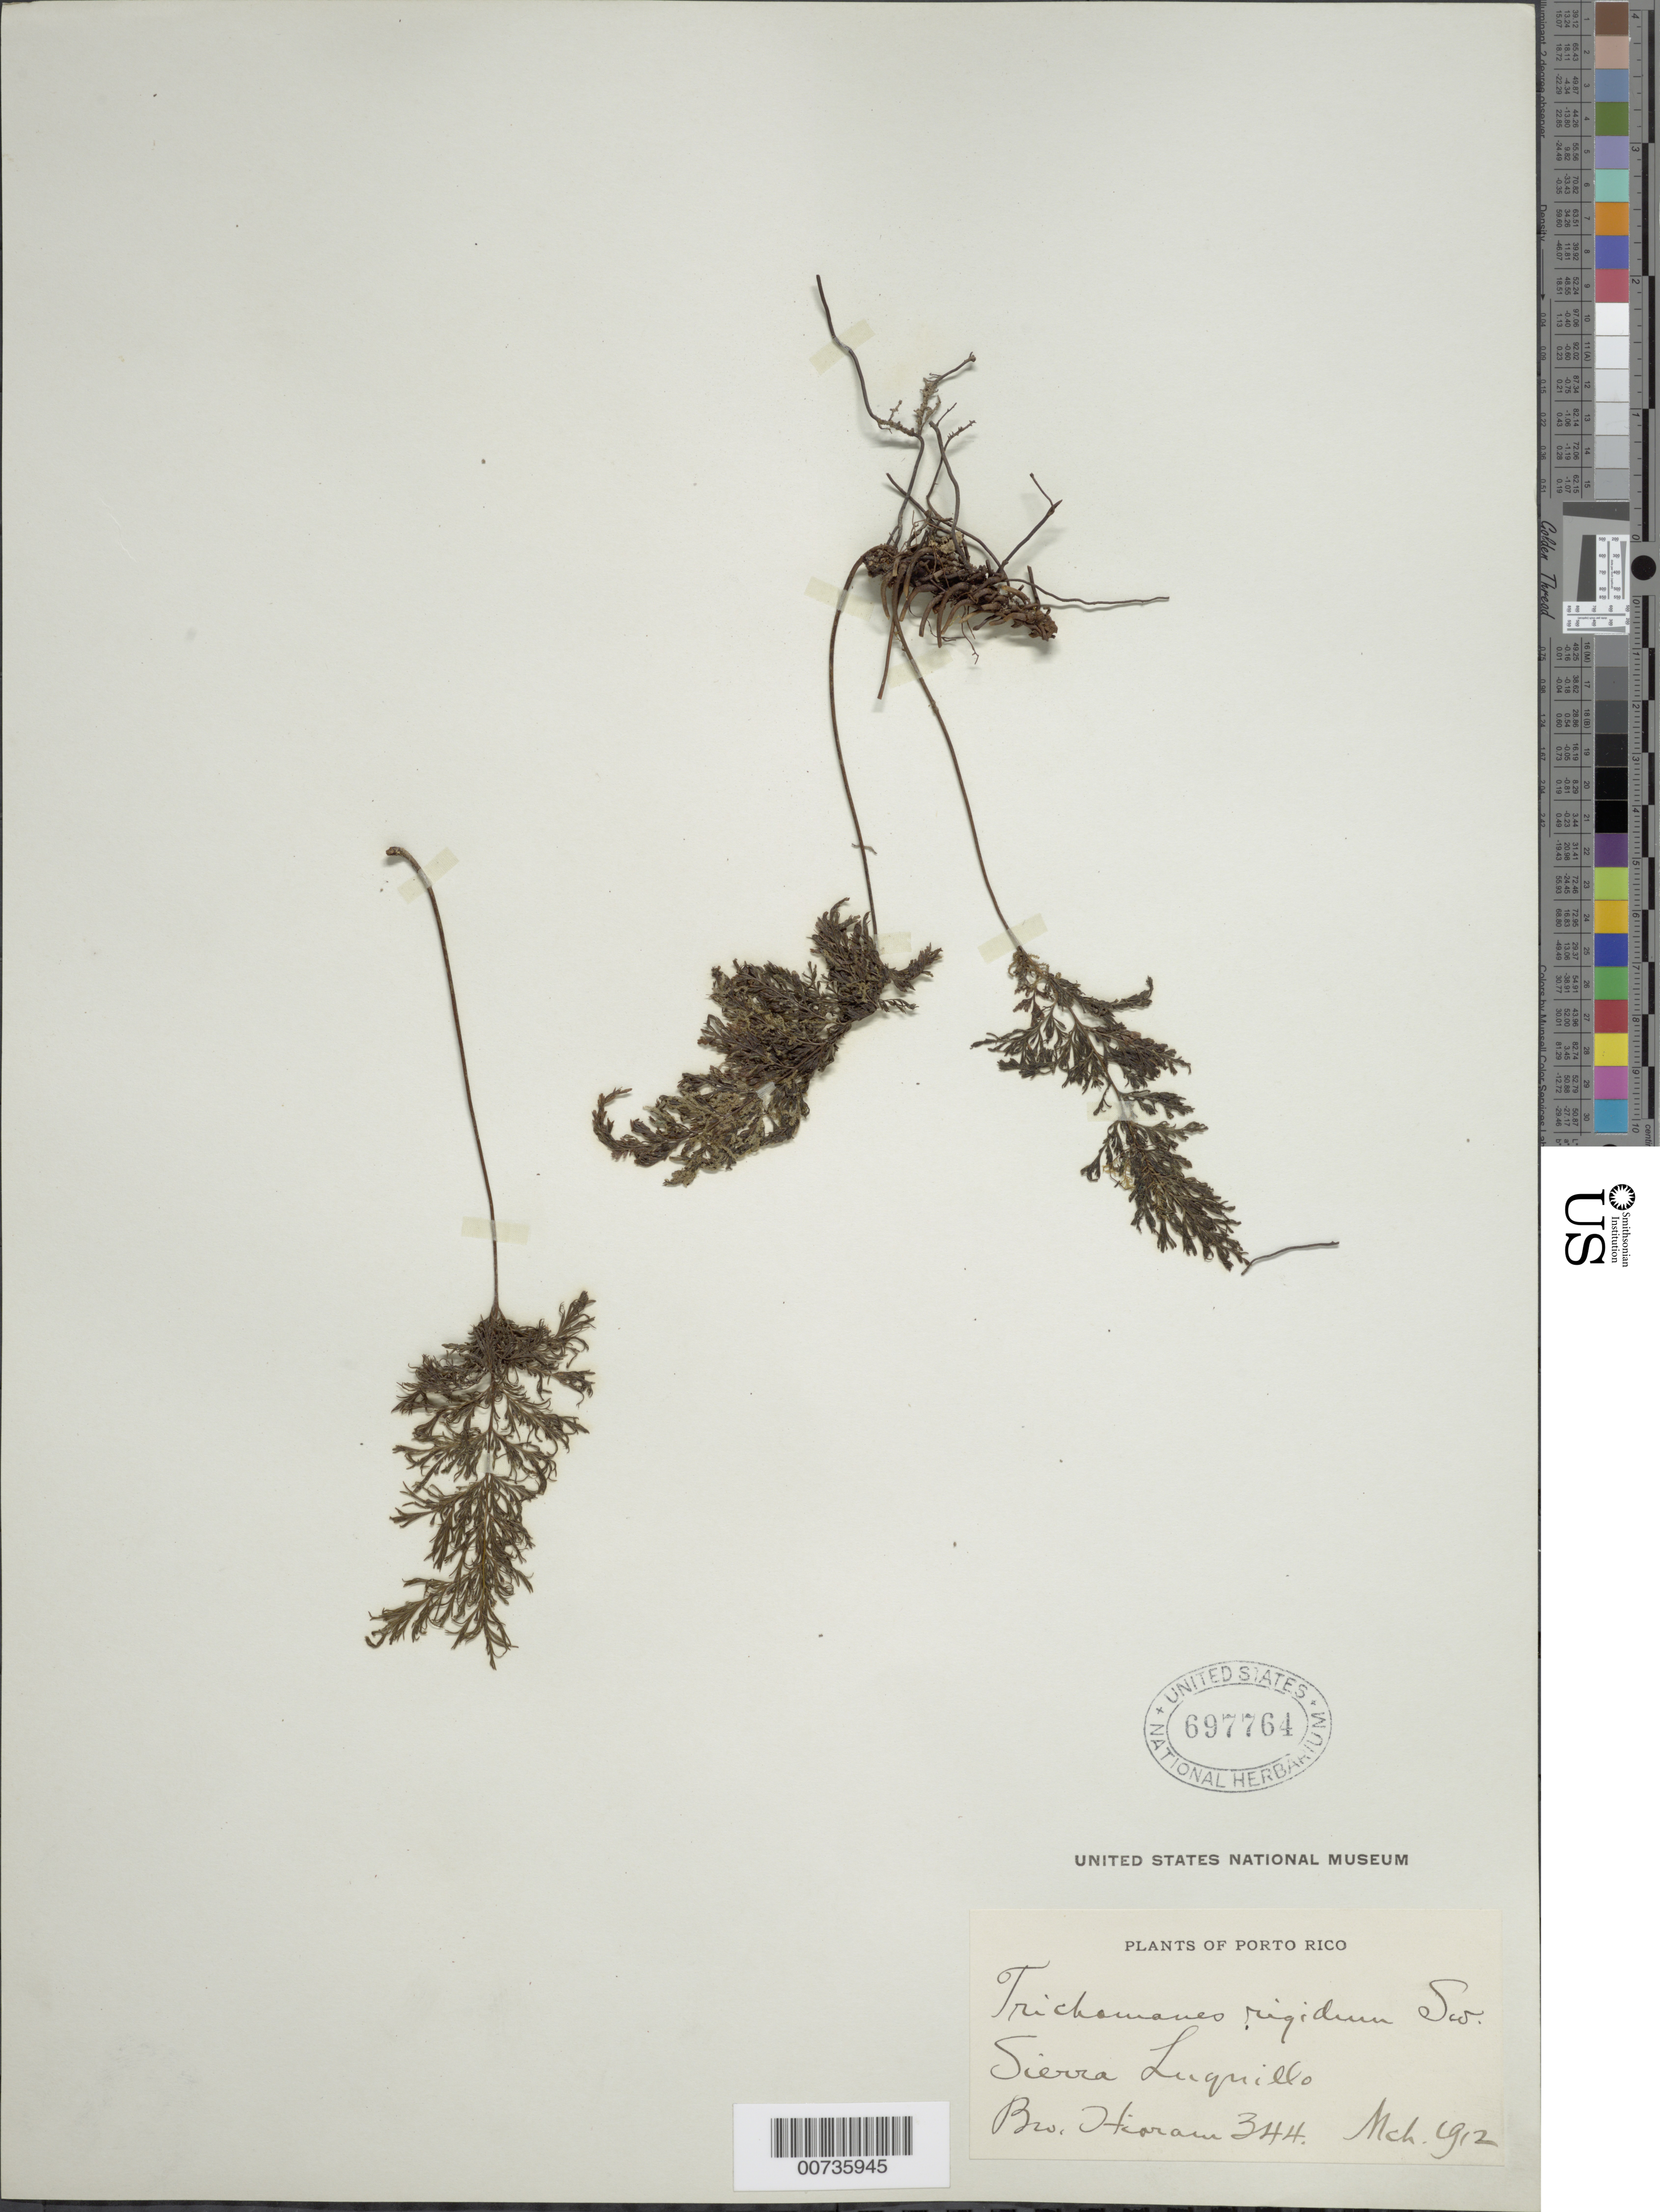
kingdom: Plantae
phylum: Tracheophyta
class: Polypodiopsida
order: Hymenophyllales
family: Hymenophyllaceae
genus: Abrodictyum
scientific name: Abrodictyum rigidum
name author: (Sw.) Ebihara & Dubuisson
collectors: Bro. Hioram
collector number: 344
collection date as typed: Mar 1912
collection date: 1912-03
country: Puerto Rico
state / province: Luquillo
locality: Sierra Luquillo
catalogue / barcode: US 697764